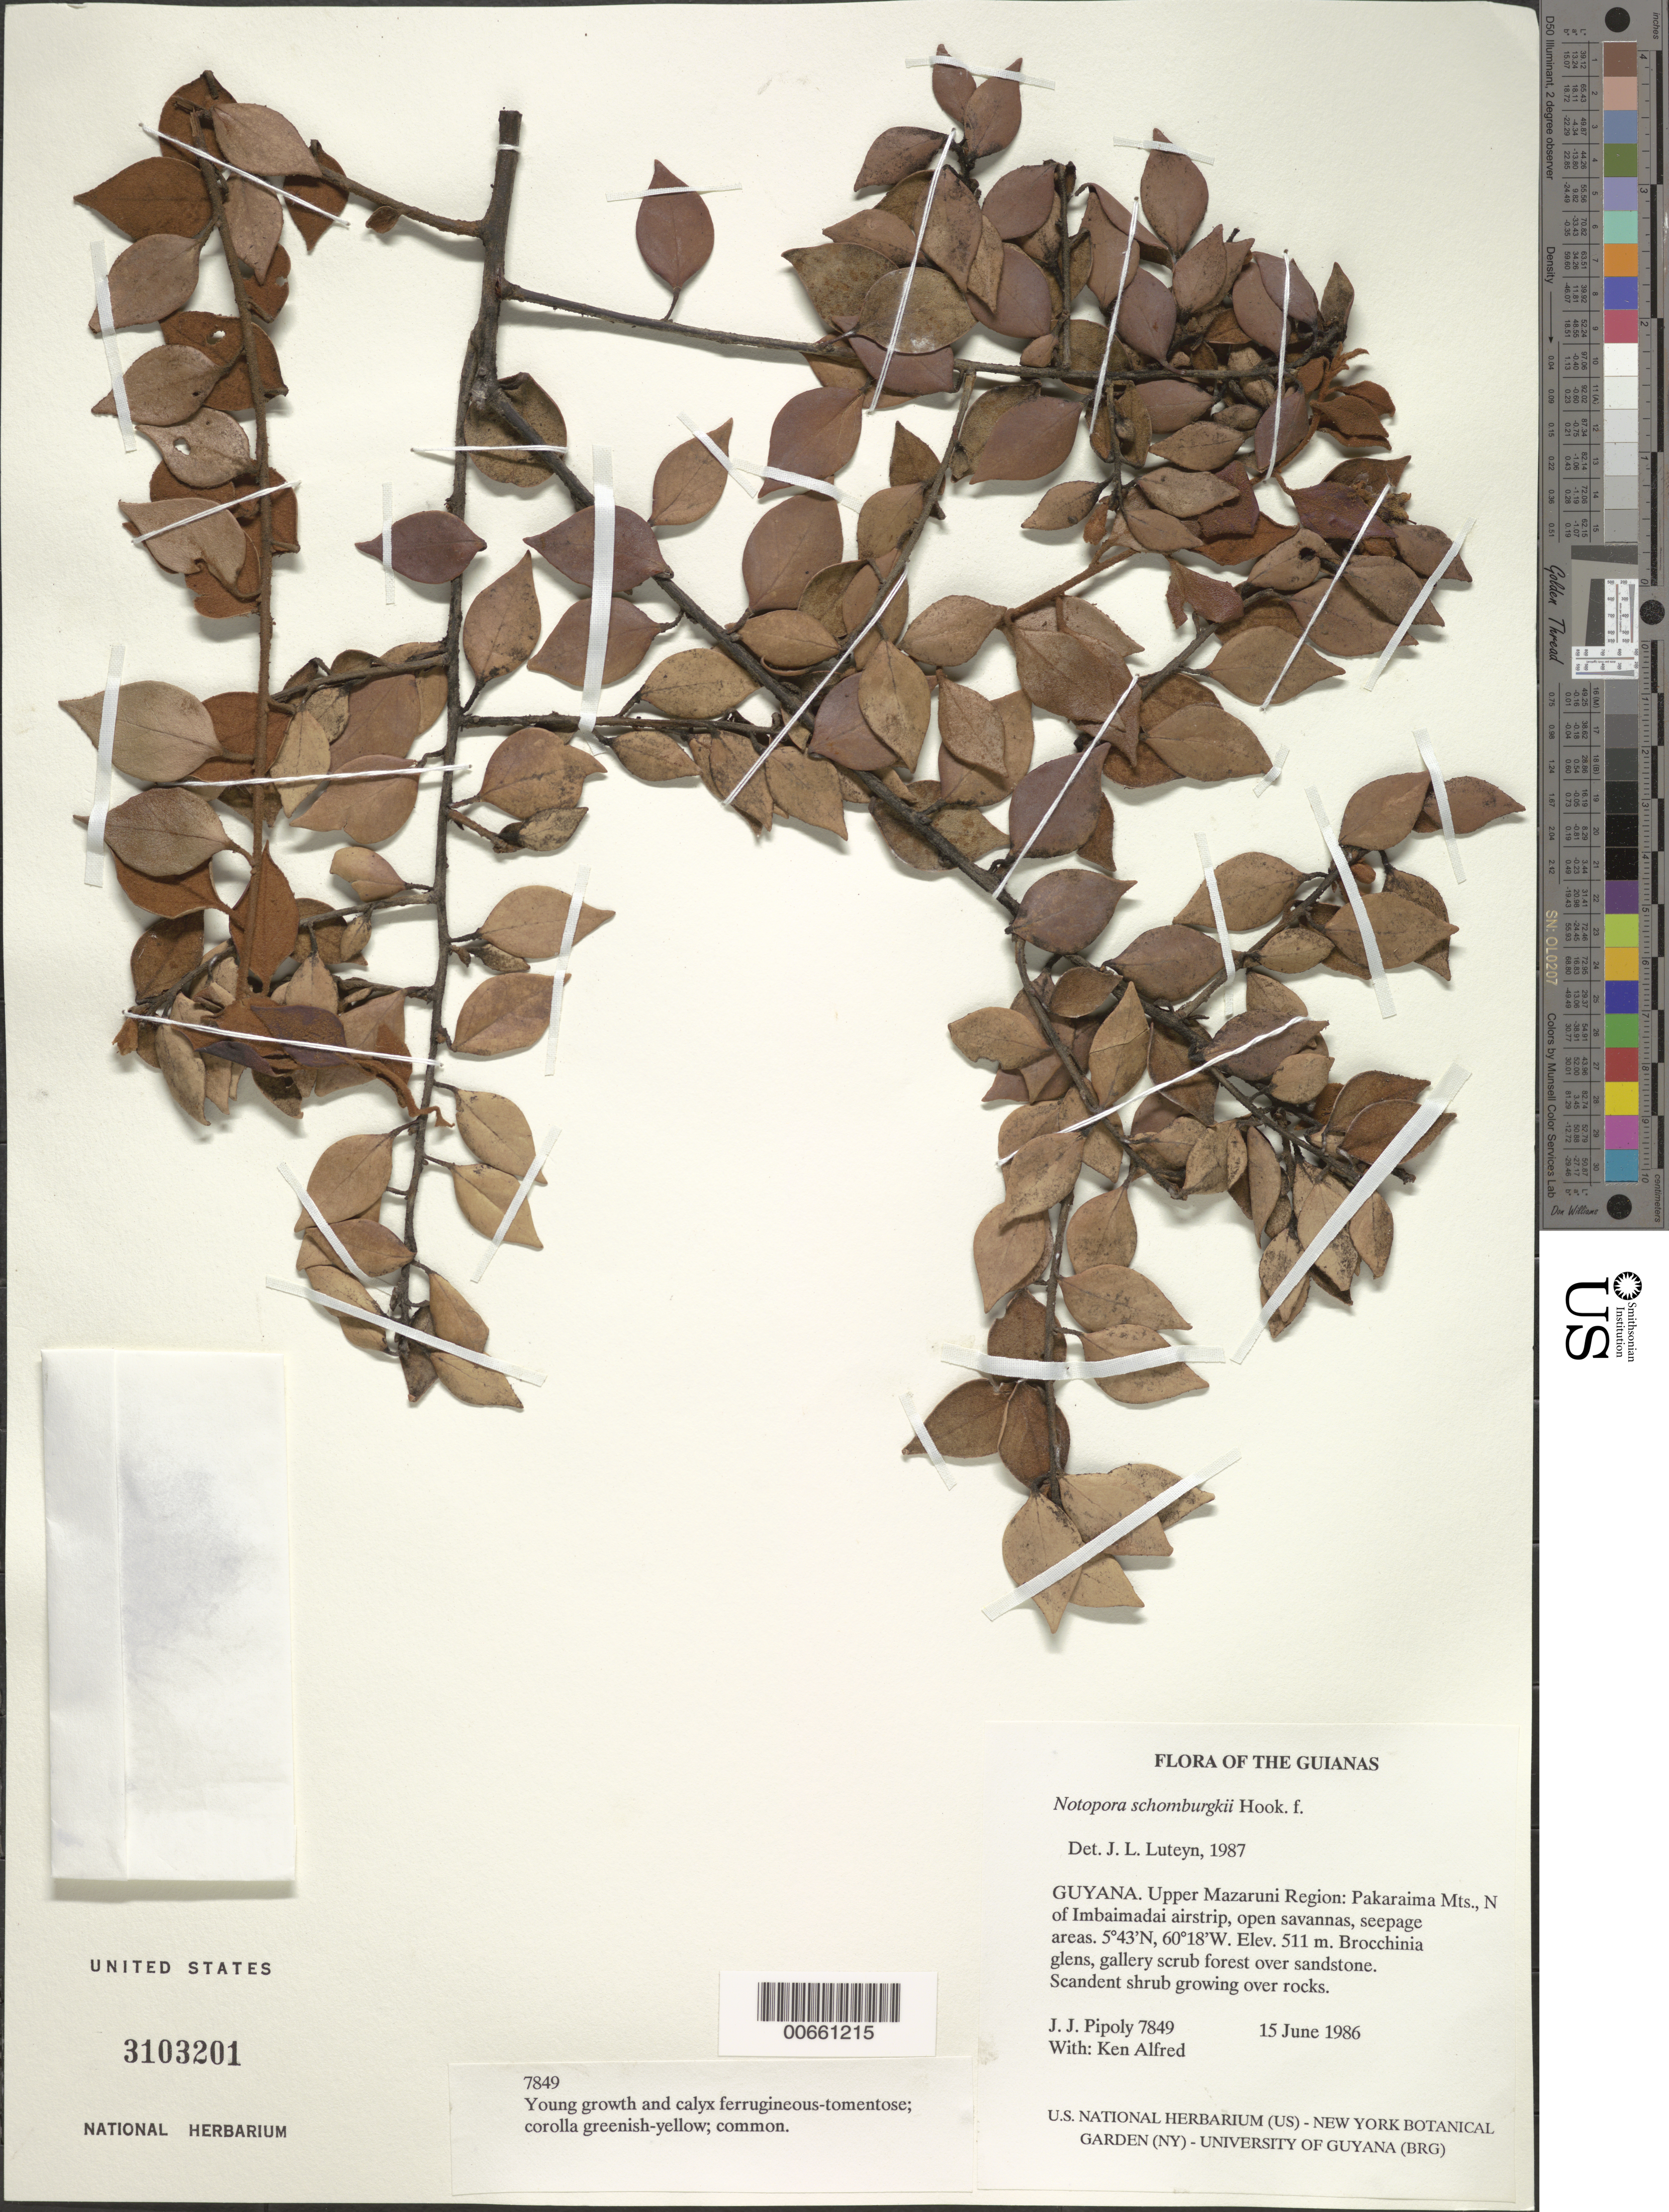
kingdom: Plantae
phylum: Tracheophyta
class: Magnoliopsida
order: Ericales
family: Ericaceae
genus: Notopora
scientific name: Notopora schomburgkii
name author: Hook. f.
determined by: Luteyn, J. L.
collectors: J. J. Pipoly & K. Alfred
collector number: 7849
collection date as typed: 15 June 1986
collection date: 1986-06-15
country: Guyana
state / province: Cuyuni-Mazaruni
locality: Pakaraima Mts., N of Imbaimadai airstrip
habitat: Open savannas, seepage areas, Brocchinia glens, gallery scrub forest over sandstone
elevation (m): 511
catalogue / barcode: US 3103201